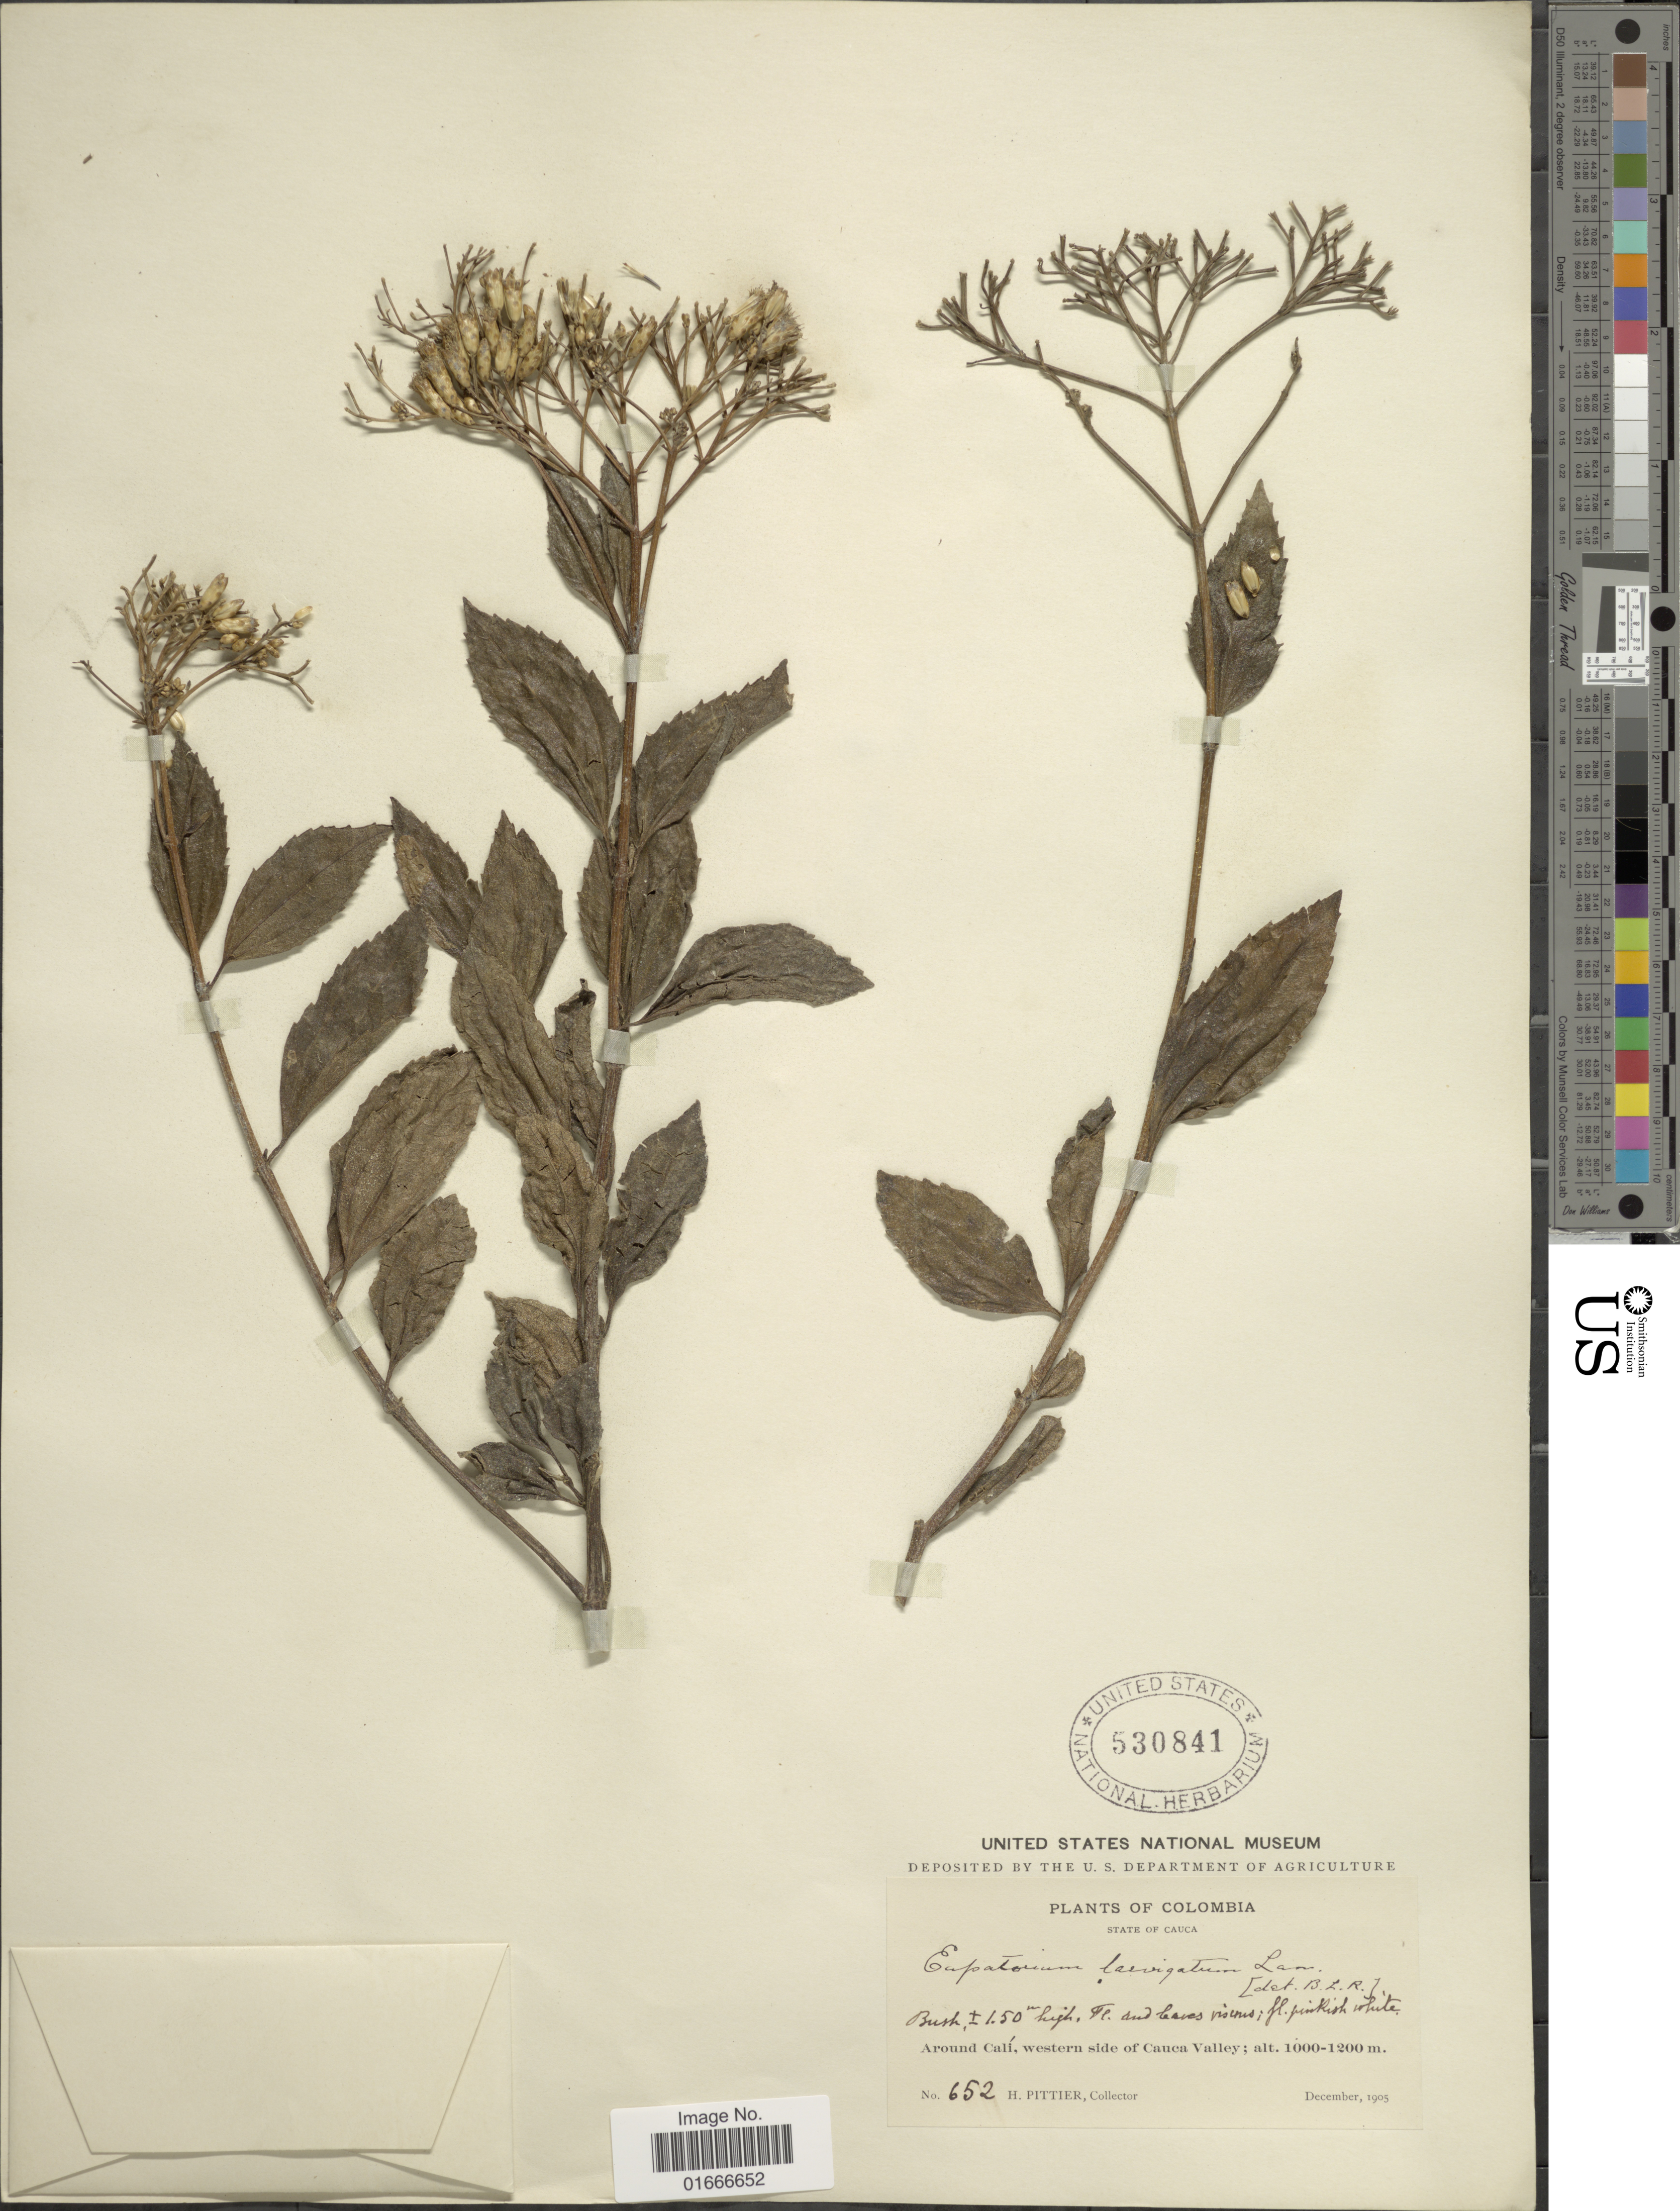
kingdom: Plantae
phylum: Tracheophyta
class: Magnoliopsida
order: Asterales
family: Asteraceae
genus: Chromolaena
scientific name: Chromolaena laevigata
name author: (Lam.) R.M. King & H. Rob.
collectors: H. F. Pittier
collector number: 652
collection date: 1905-12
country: Colombia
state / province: Cauca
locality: Around Cali, western side of Cauca Valley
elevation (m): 1000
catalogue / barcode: US 530841